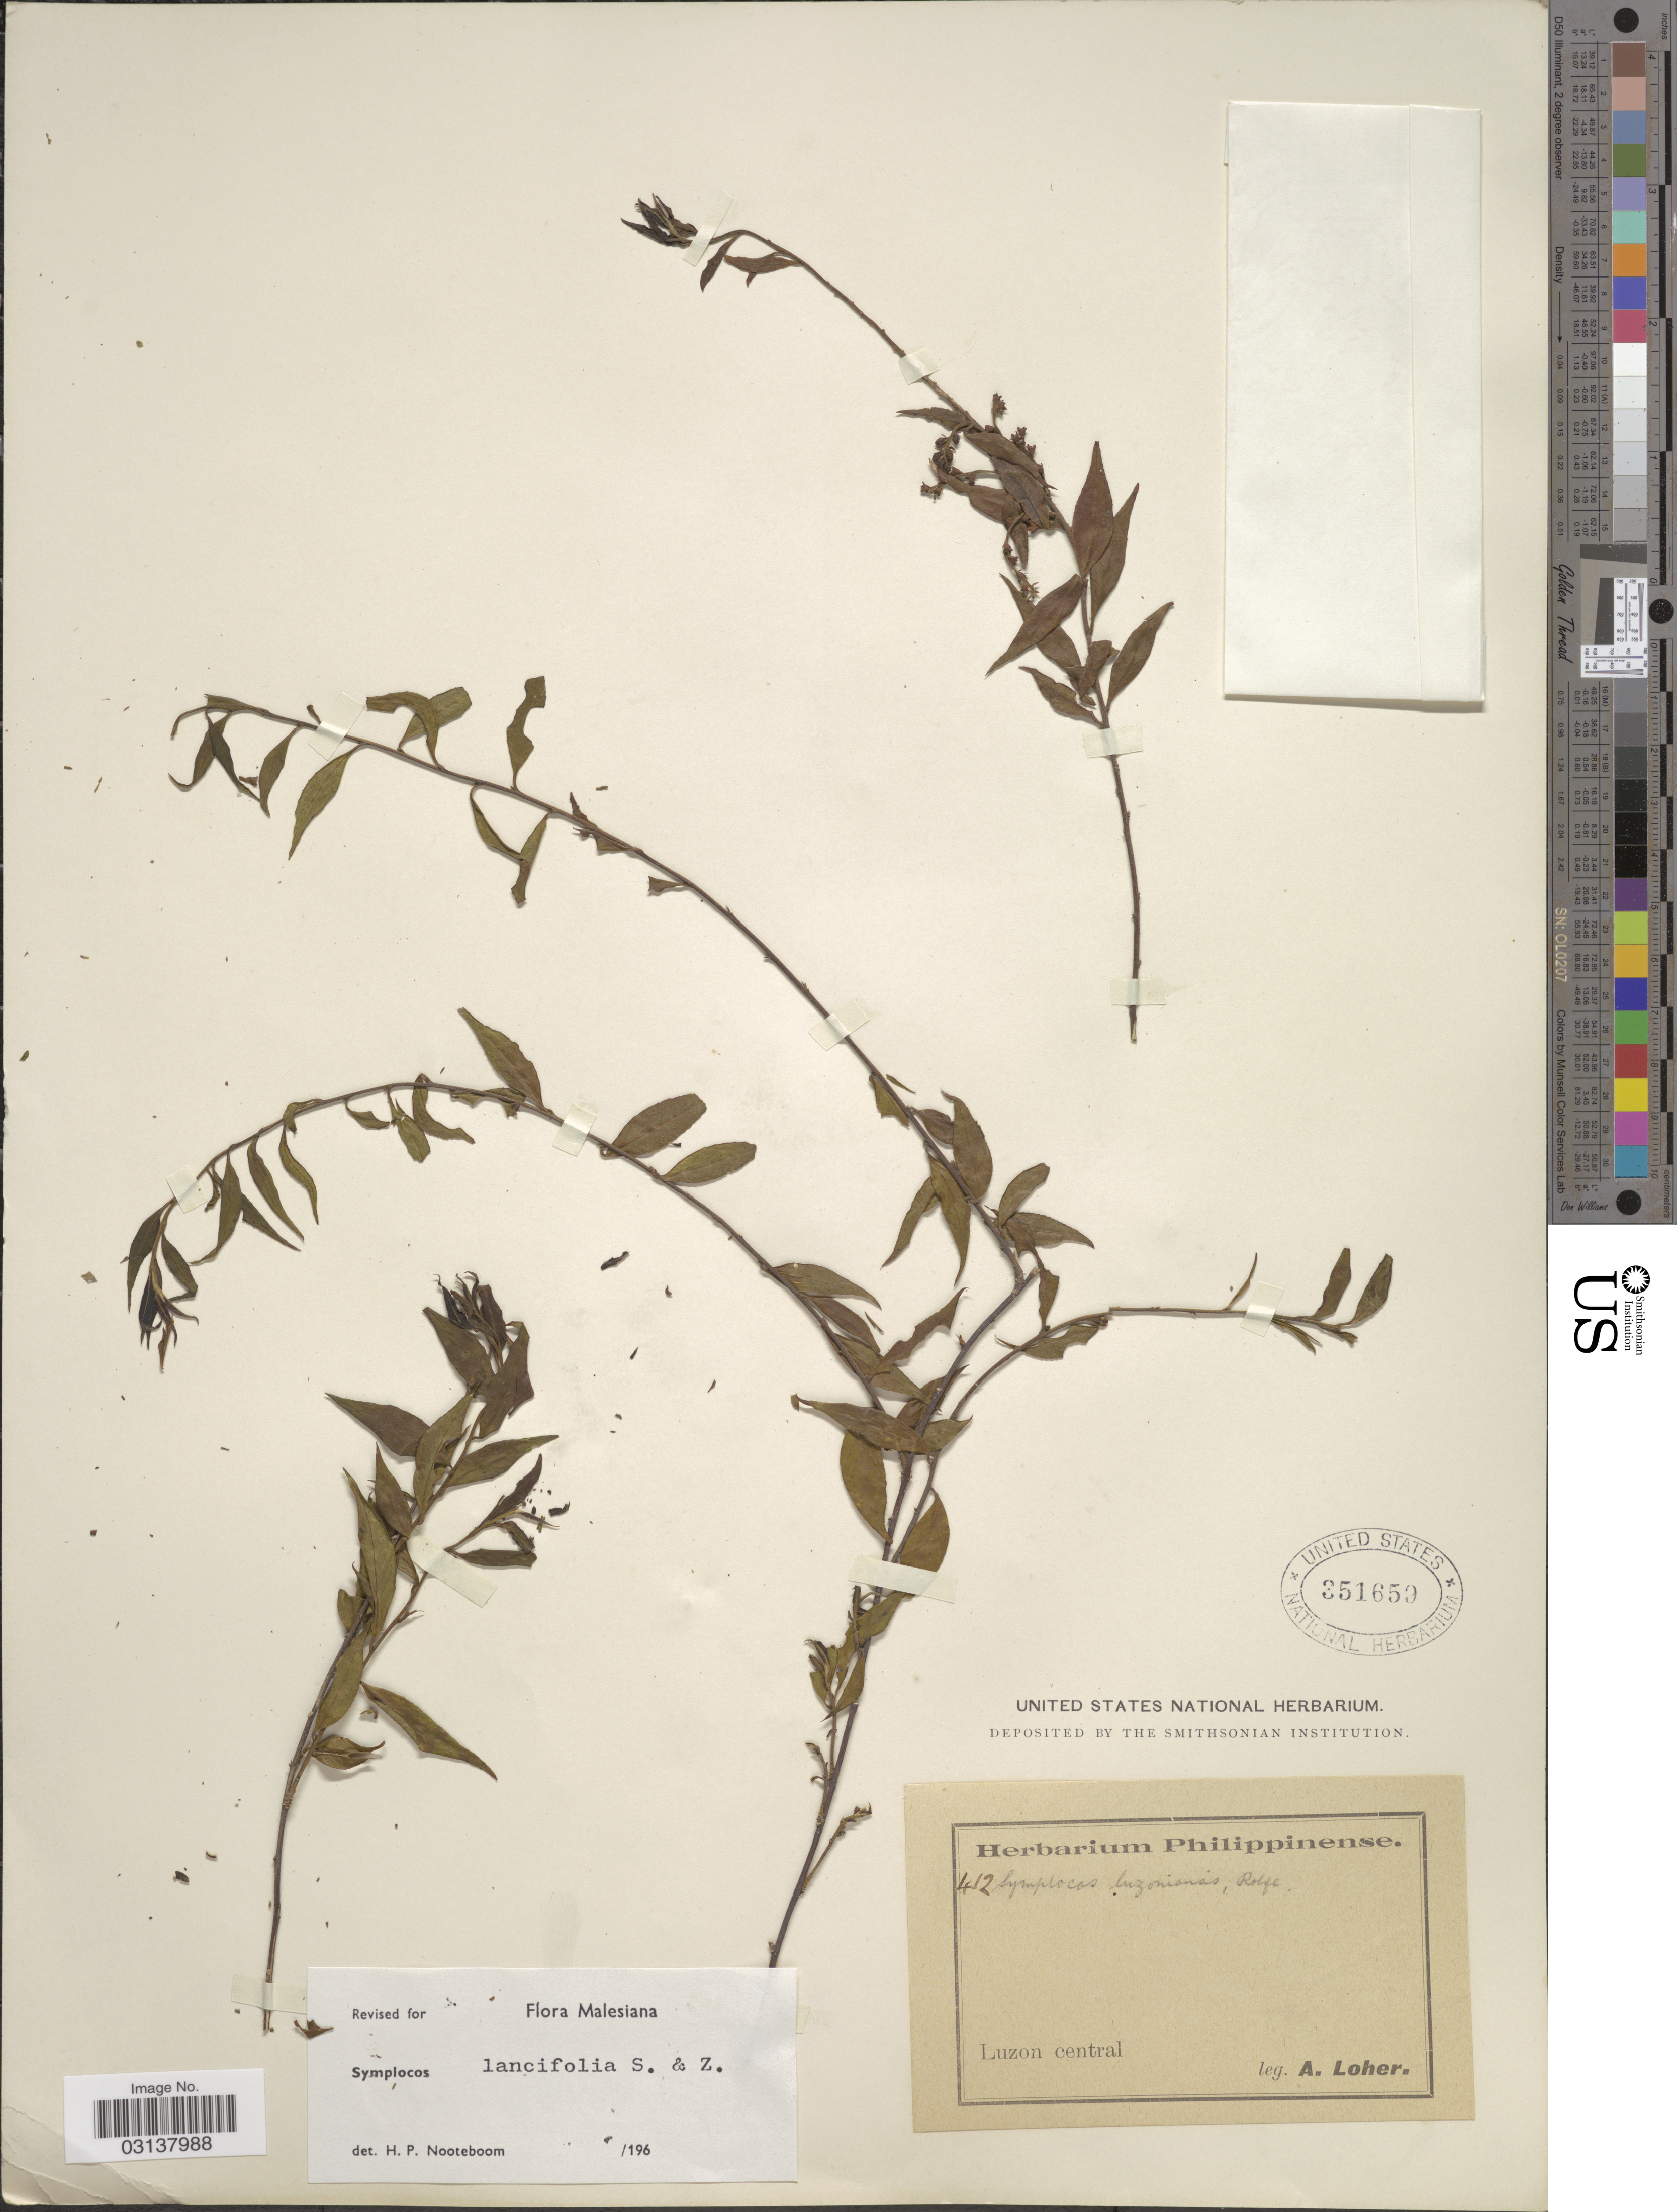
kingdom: Plantae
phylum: Tracheophyta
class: Magnoliopsida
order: Ericales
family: Symplocaceae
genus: Symplocos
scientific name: Symplocos lancifolia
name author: Siebert & Zucc.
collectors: A. Loher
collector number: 412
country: Philippines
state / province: Central Luzon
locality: Luzon central.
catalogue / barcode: US 351659